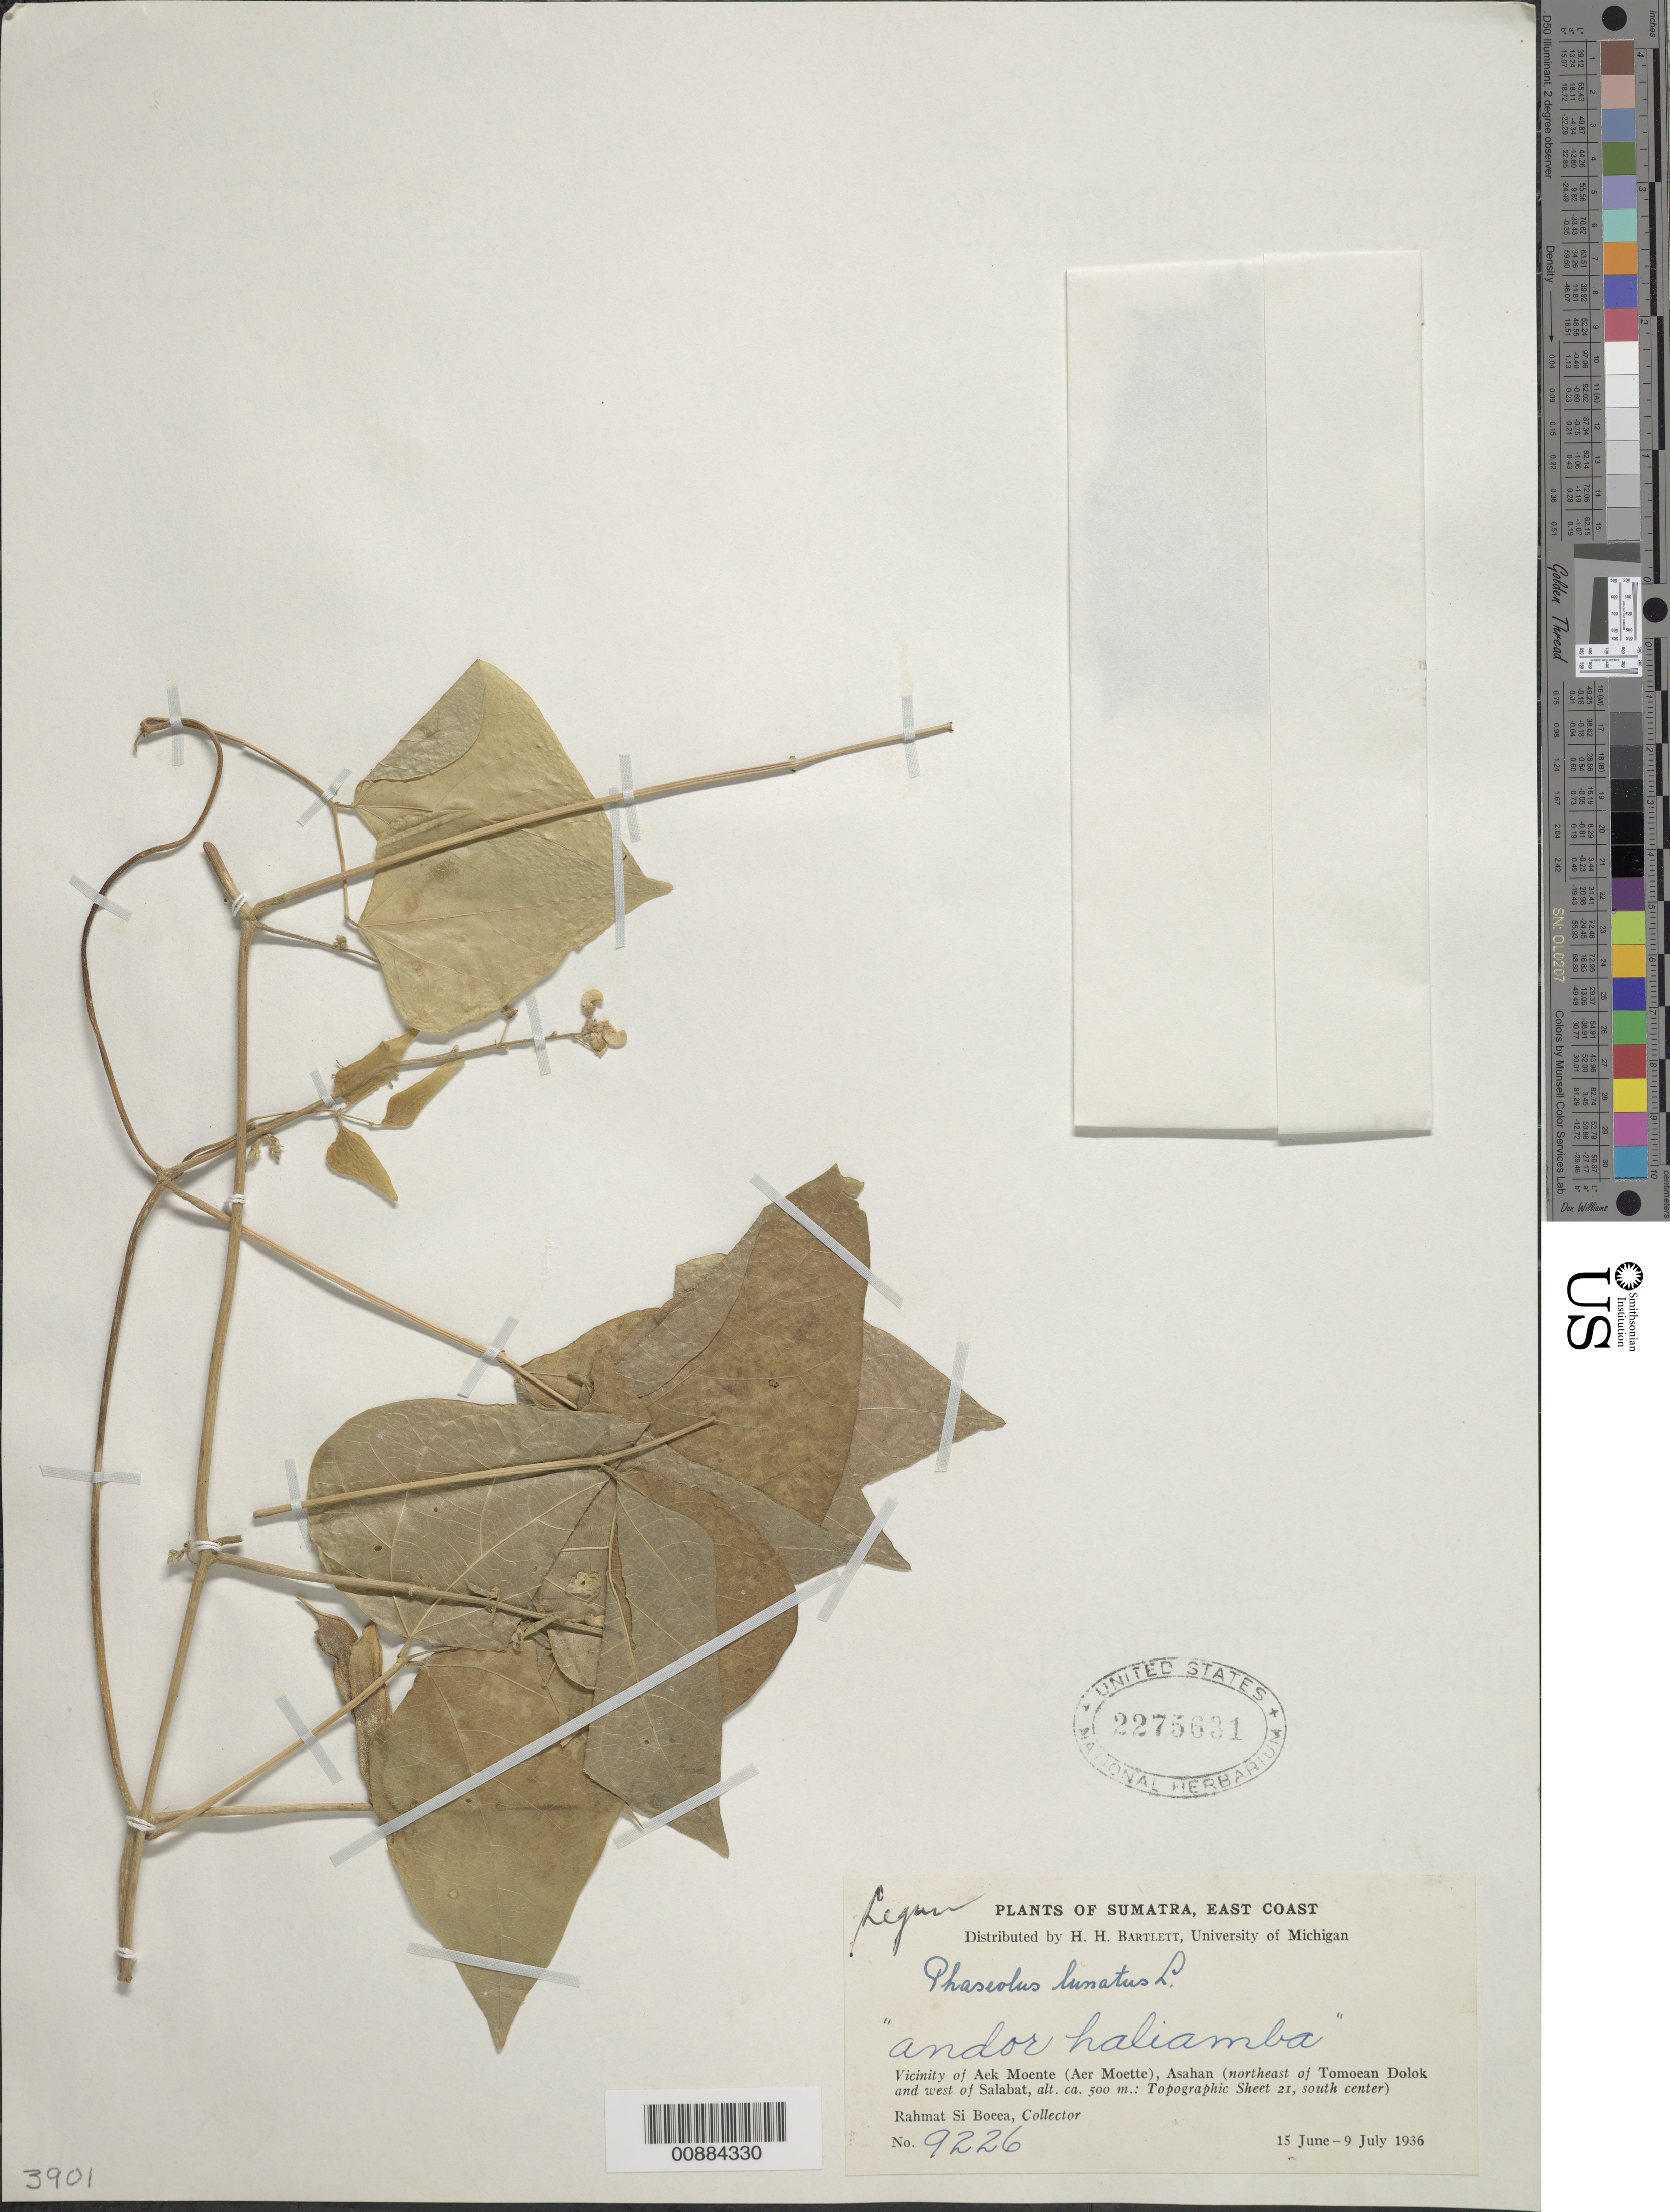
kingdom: Plantae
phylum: Tracheophyta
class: Magnoliopsida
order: Fabales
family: Fabaceae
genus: Phaseolus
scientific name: Phaseolus lunatus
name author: L.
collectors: Rahmat Si Boeea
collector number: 9226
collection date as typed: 15 Jun 1936 to 09 Jul 1936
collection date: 1936-06-15/1936-07-09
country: Indonesia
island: Sumatra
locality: East coast. Vicinity of Ack Moente (Aer Moette), Asahan (NE of Tomoean Dolok and W of Salabat. Topographic Sheet 21, S center).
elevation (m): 500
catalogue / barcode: US 2275631